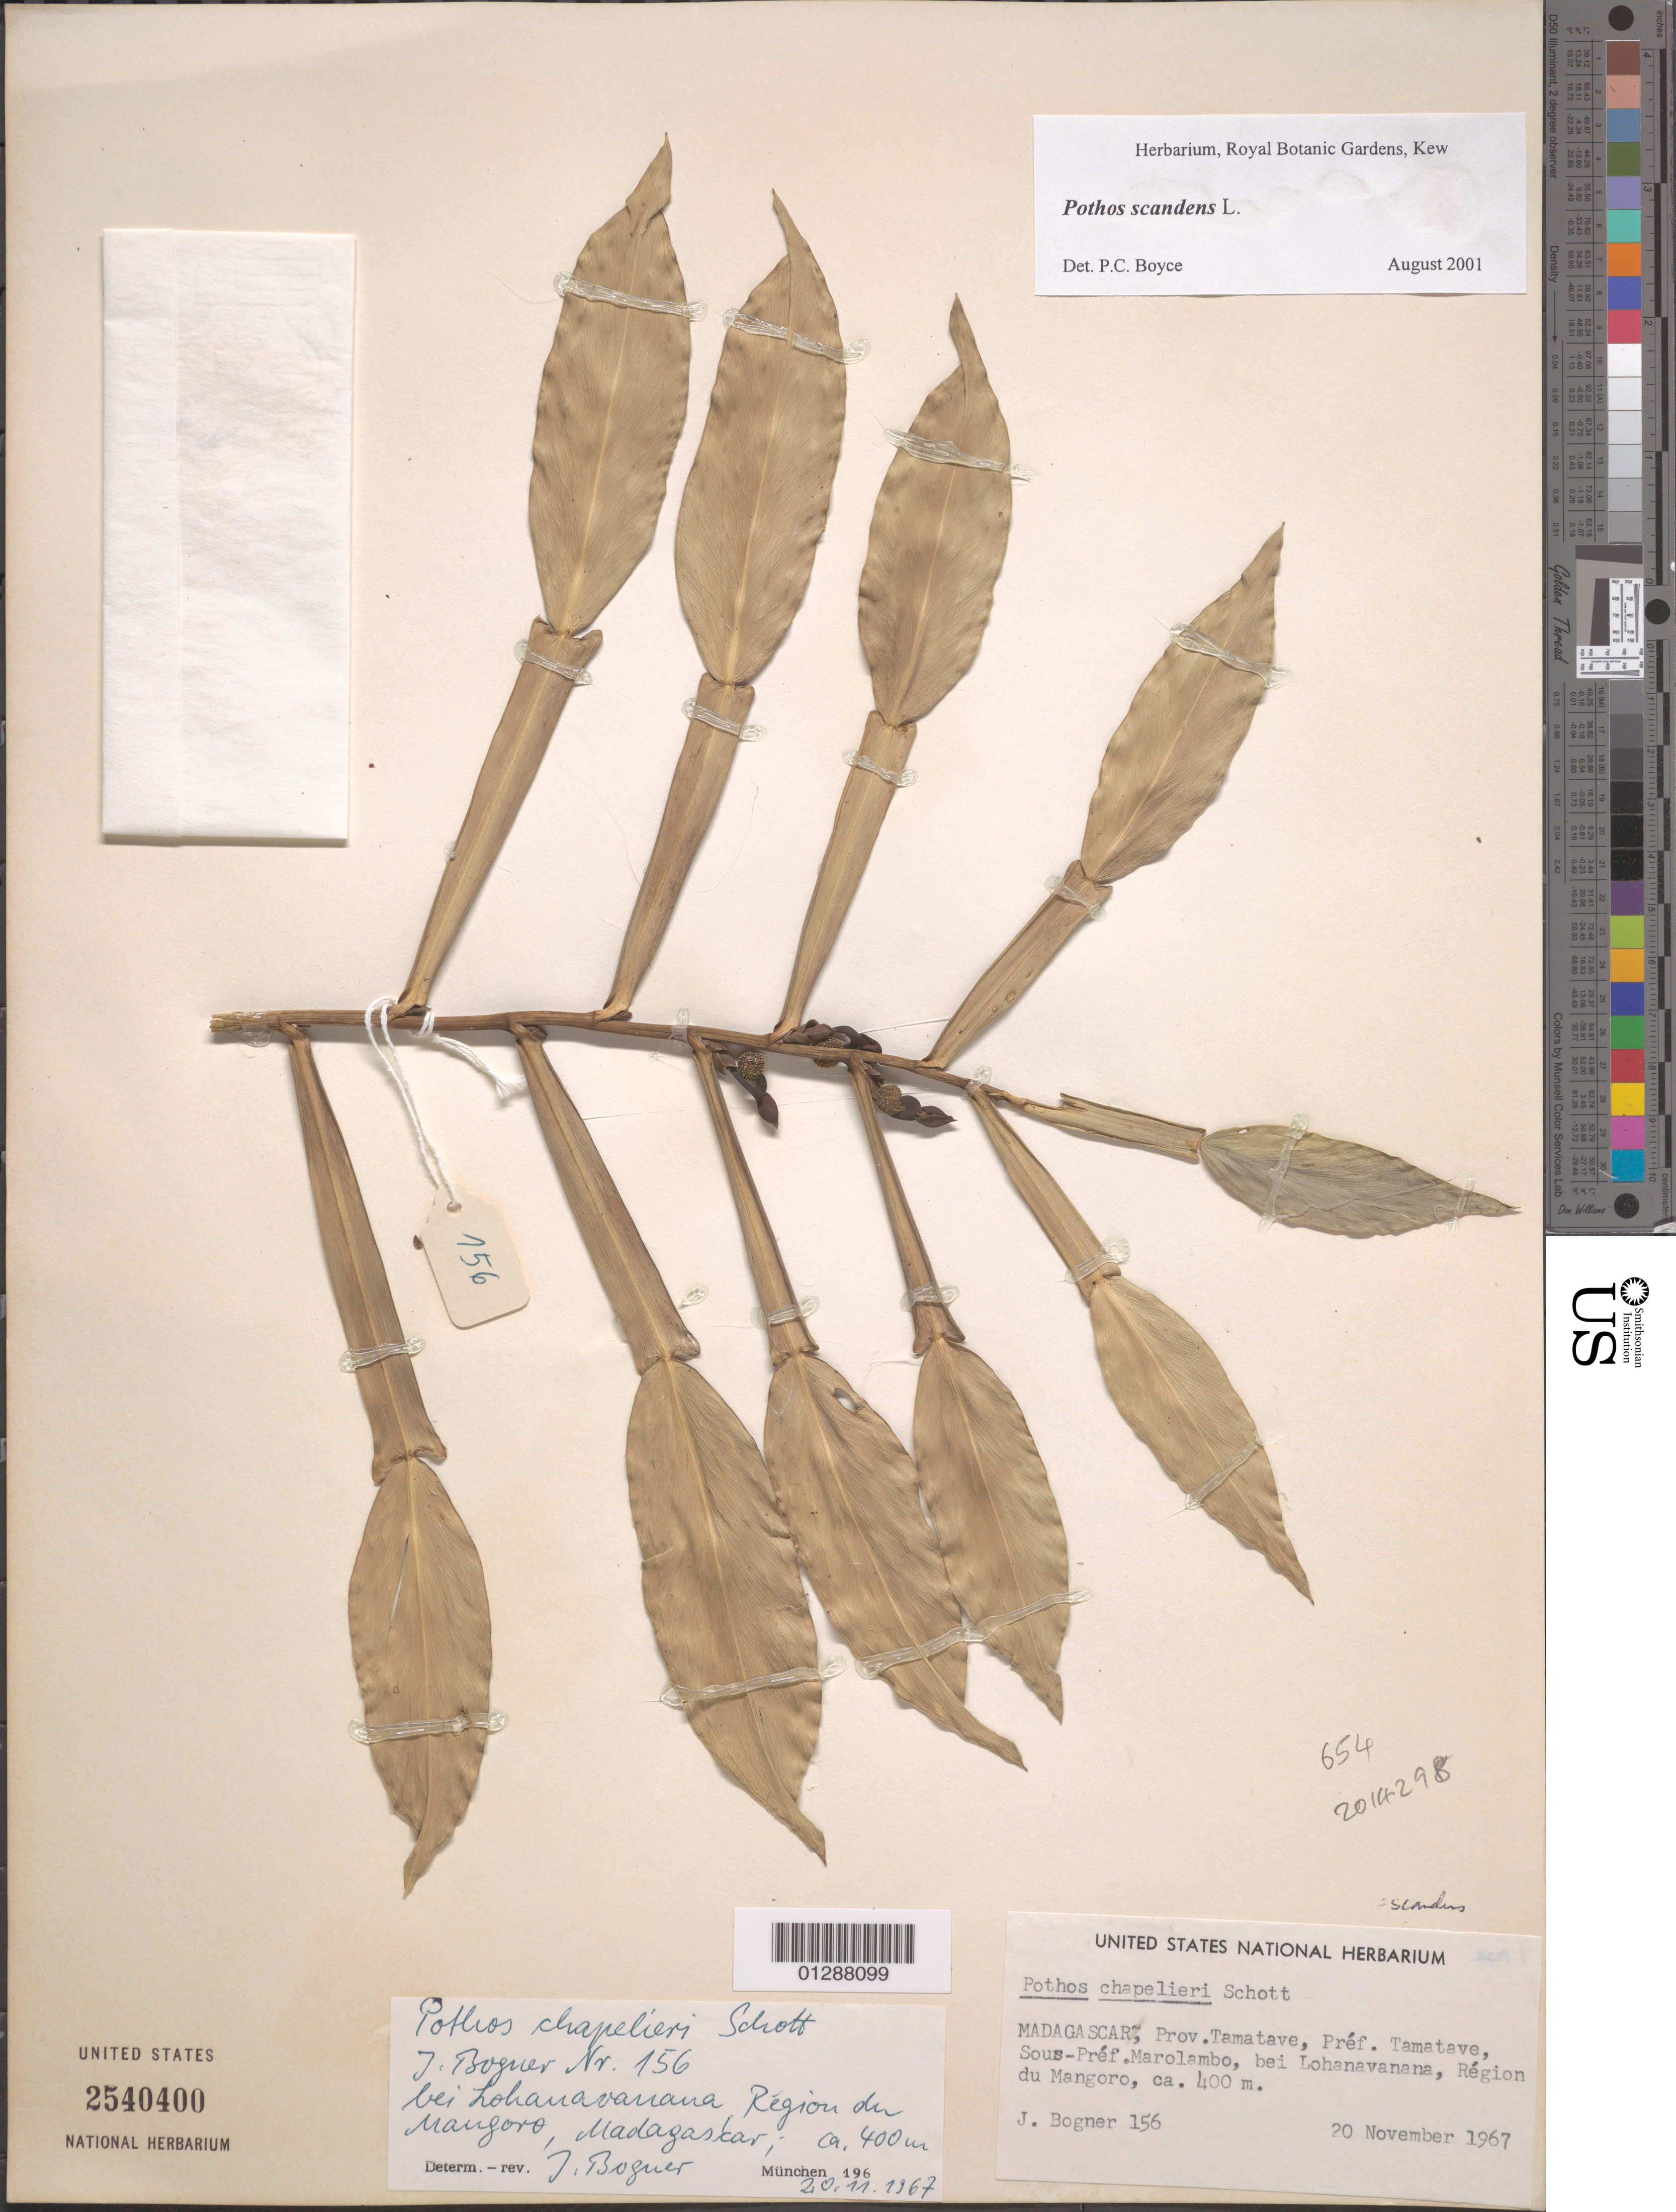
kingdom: Plantae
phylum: Tracheophyta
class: Liliopsida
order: Alismatales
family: Araceae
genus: Pothos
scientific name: Pothos scandens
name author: L.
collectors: J. Bogner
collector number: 156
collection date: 1967-11-20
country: Madagascar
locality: Prov. Tamatave, Préf. Tamatave, Sous-Préf. Marolambo, bei Lohanavanana, Région du Mangoro.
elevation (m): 400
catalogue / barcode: US 2540400